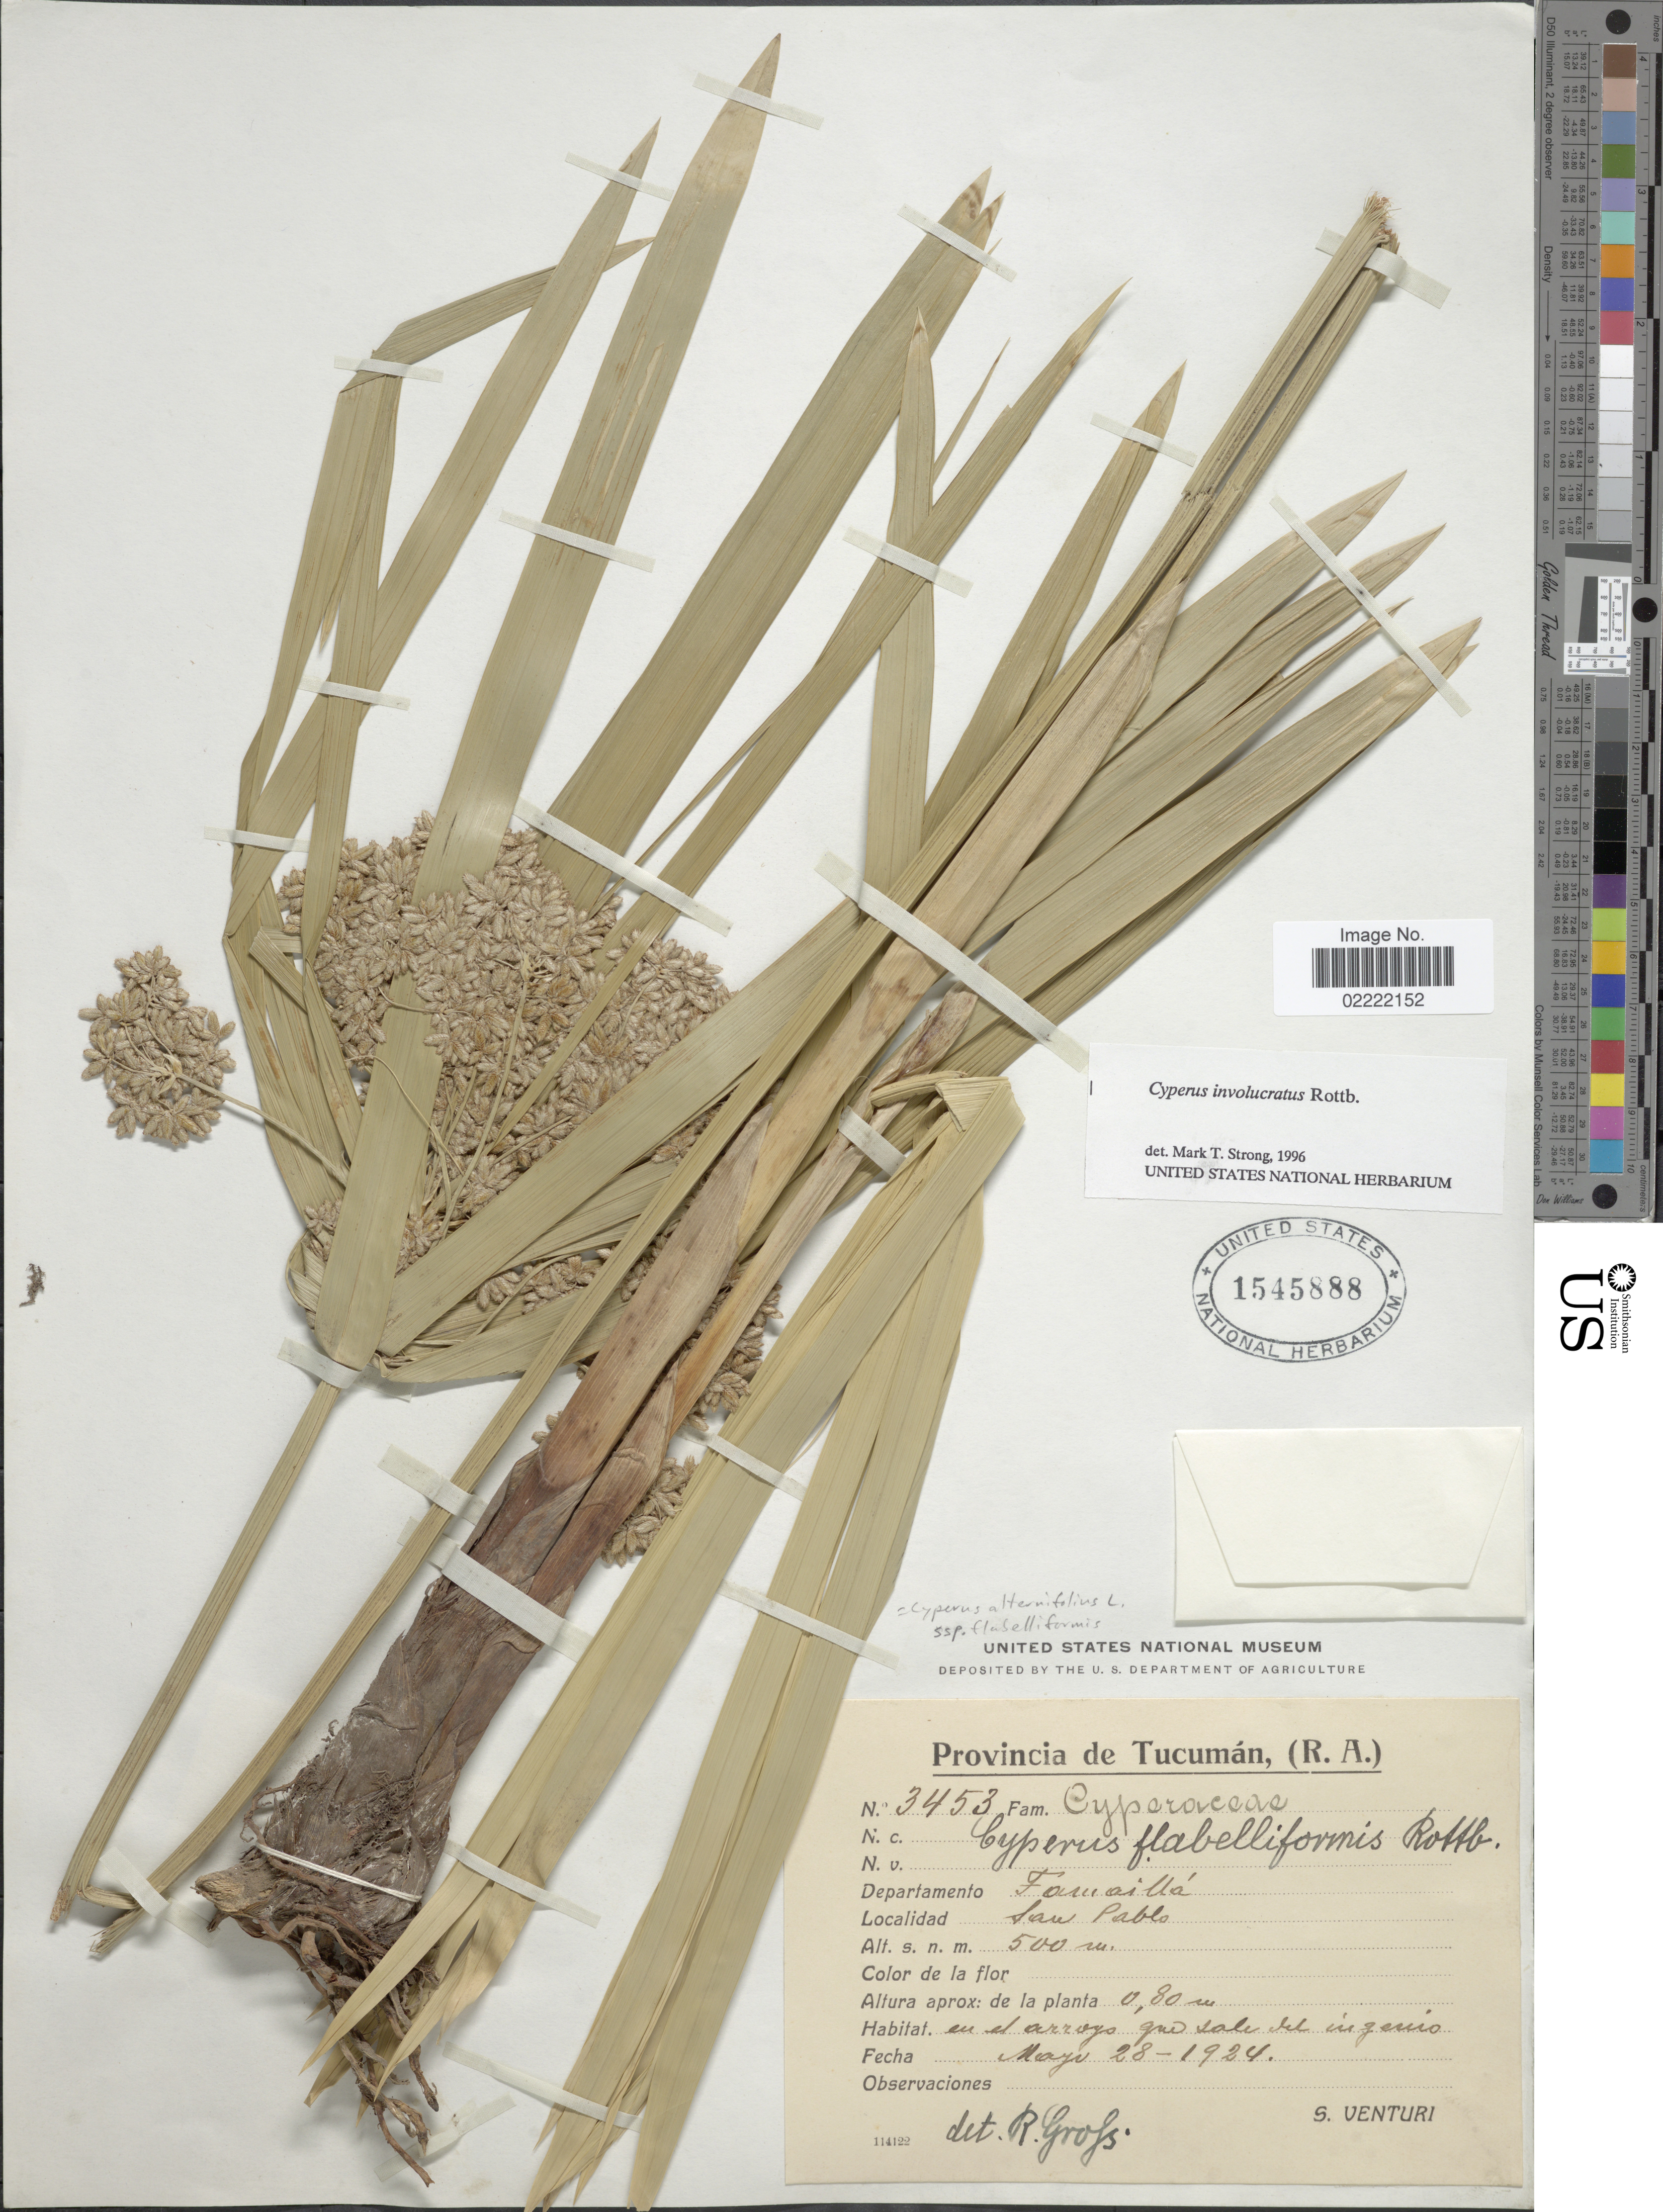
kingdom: Plantae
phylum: Tracheophyta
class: Liliopsida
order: Poales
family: Cyperaceae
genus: Cyperus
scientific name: Cyperus involucratus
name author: Rottb.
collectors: S. Venturi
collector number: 3453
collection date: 1924-05-28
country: Argentina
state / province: Tucuman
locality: (R.A.) Departamento Famaillá, San Pablo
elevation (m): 500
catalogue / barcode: US 1545888